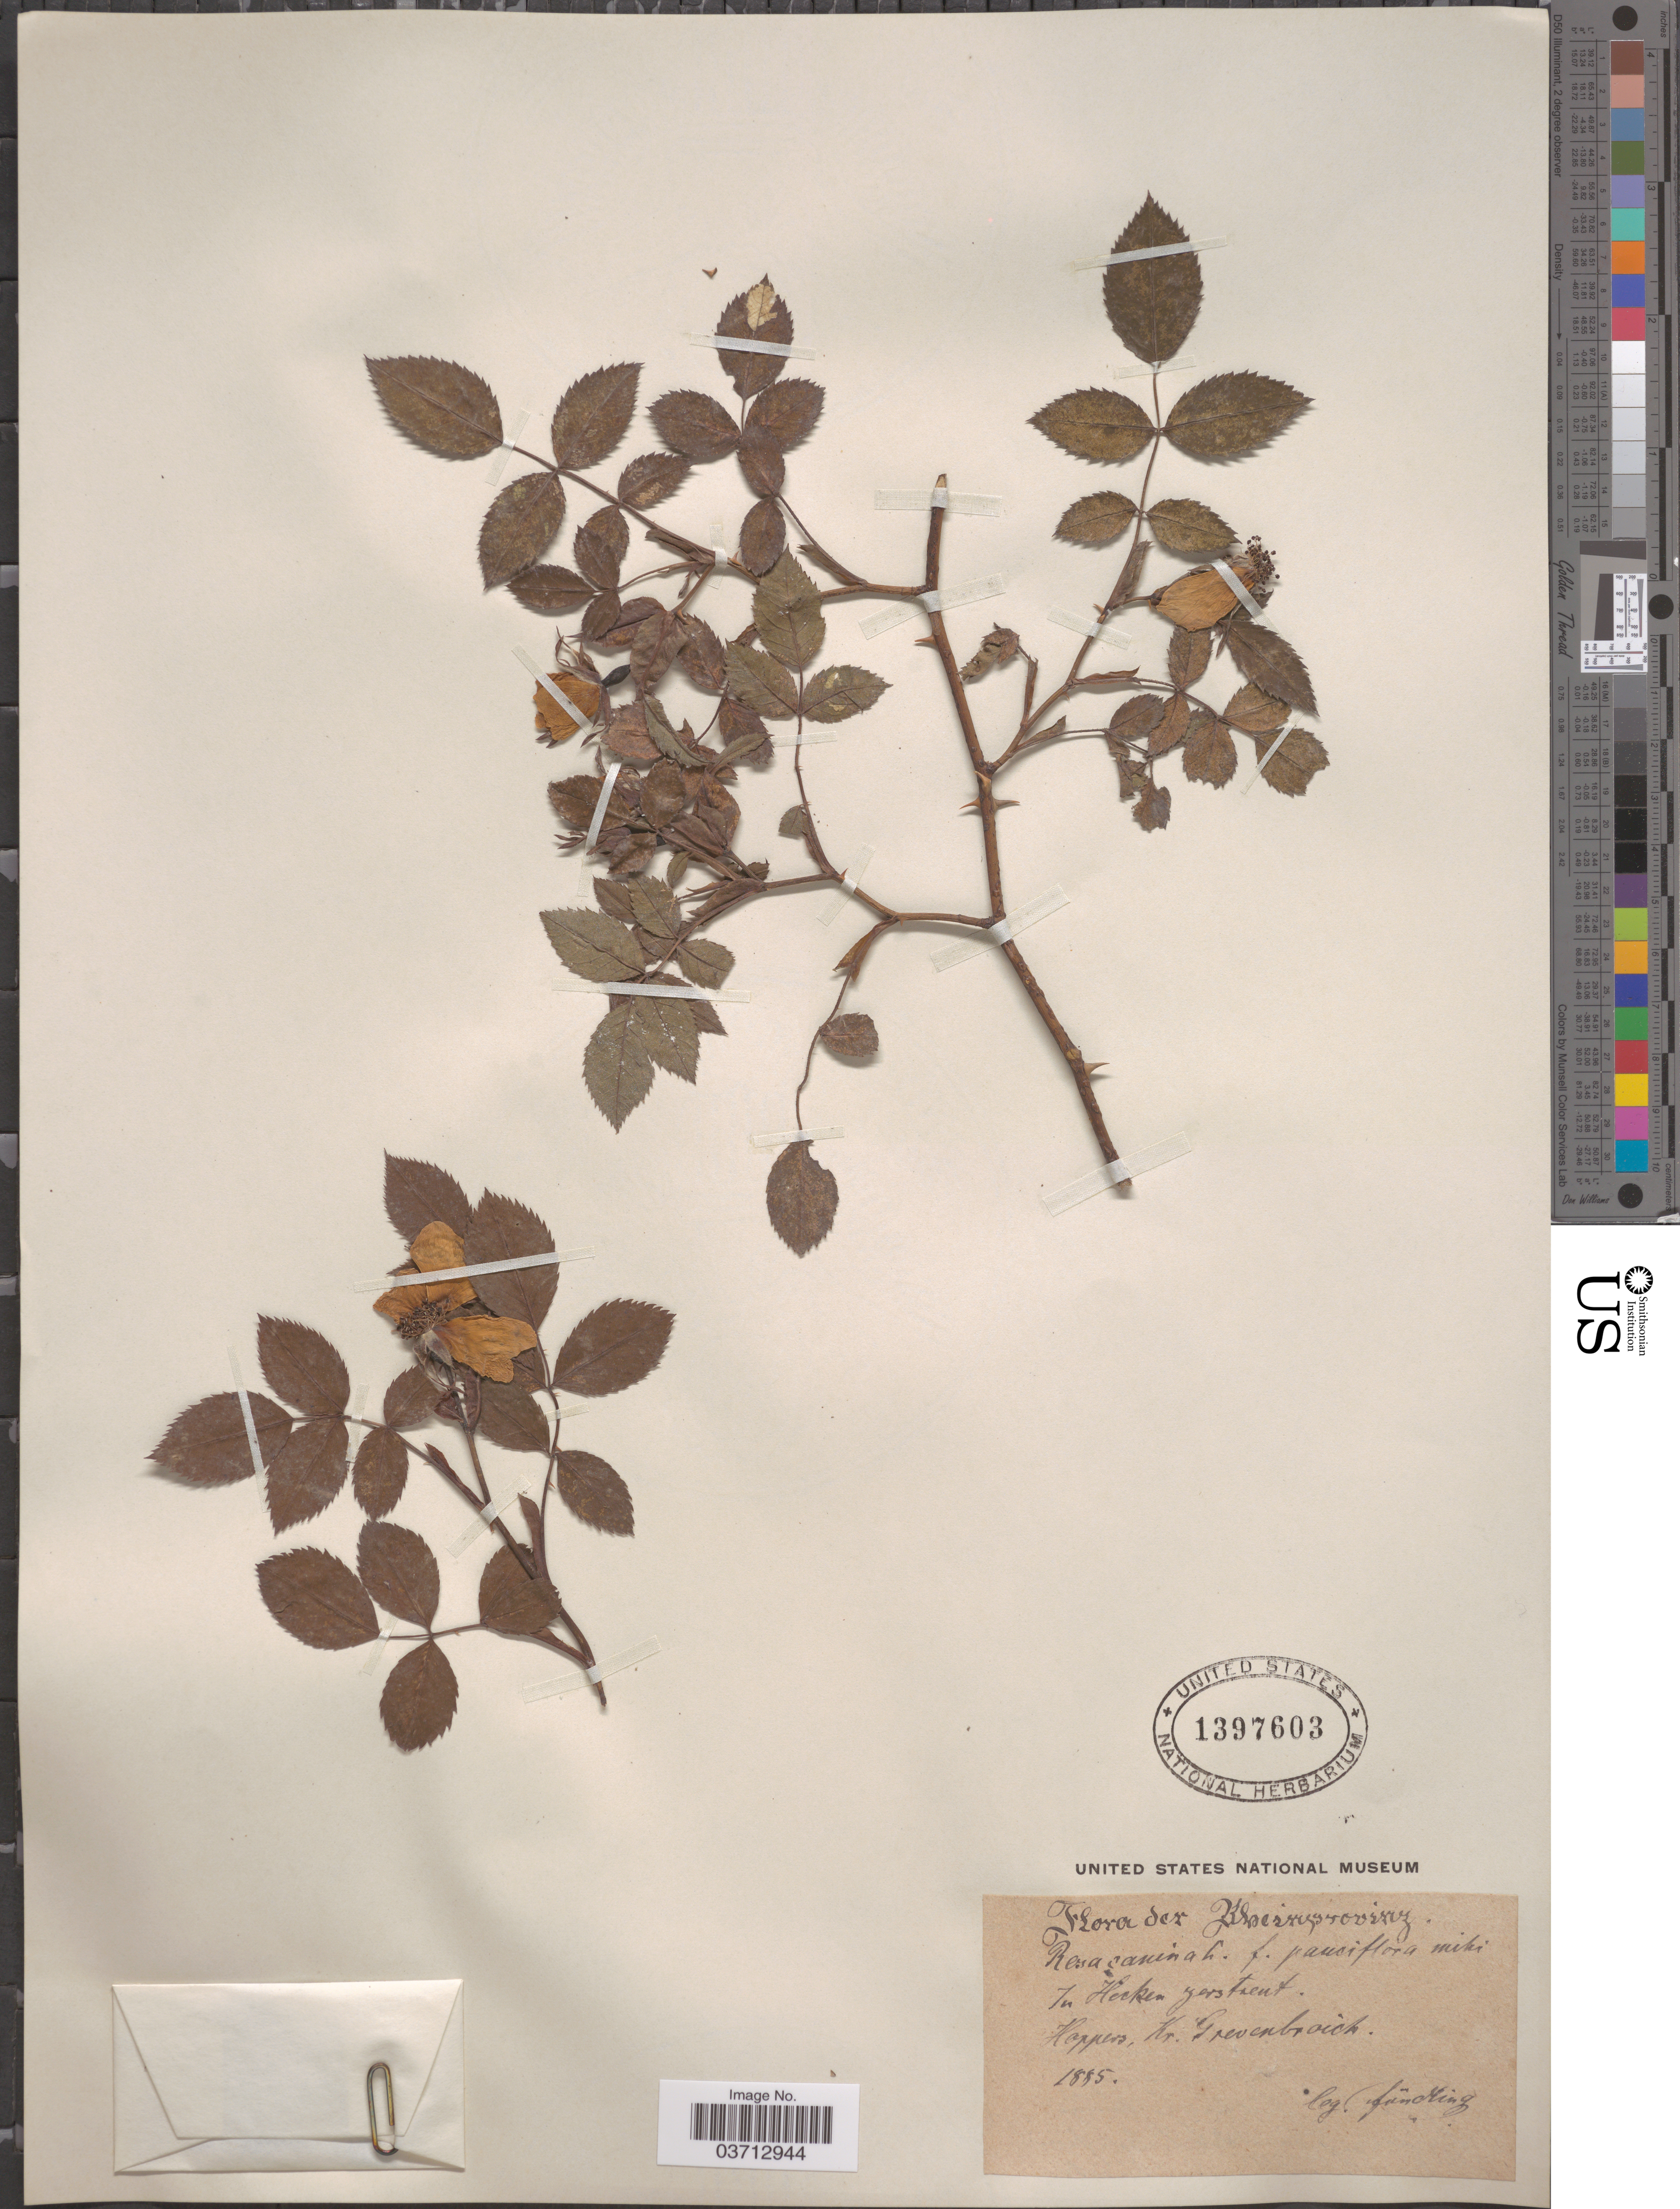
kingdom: Plantae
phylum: Tracheophyta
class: Magnoliopsida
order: Rosales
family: Rosaceae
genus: Rosa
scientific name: Rosa canina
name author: L.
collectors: Fündling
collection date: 1885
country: Germany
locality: Rheinprovinz. In Hecken zerstent [interpreted]. Happers, Kr. Grevenbroich.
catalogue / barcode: US 1397603